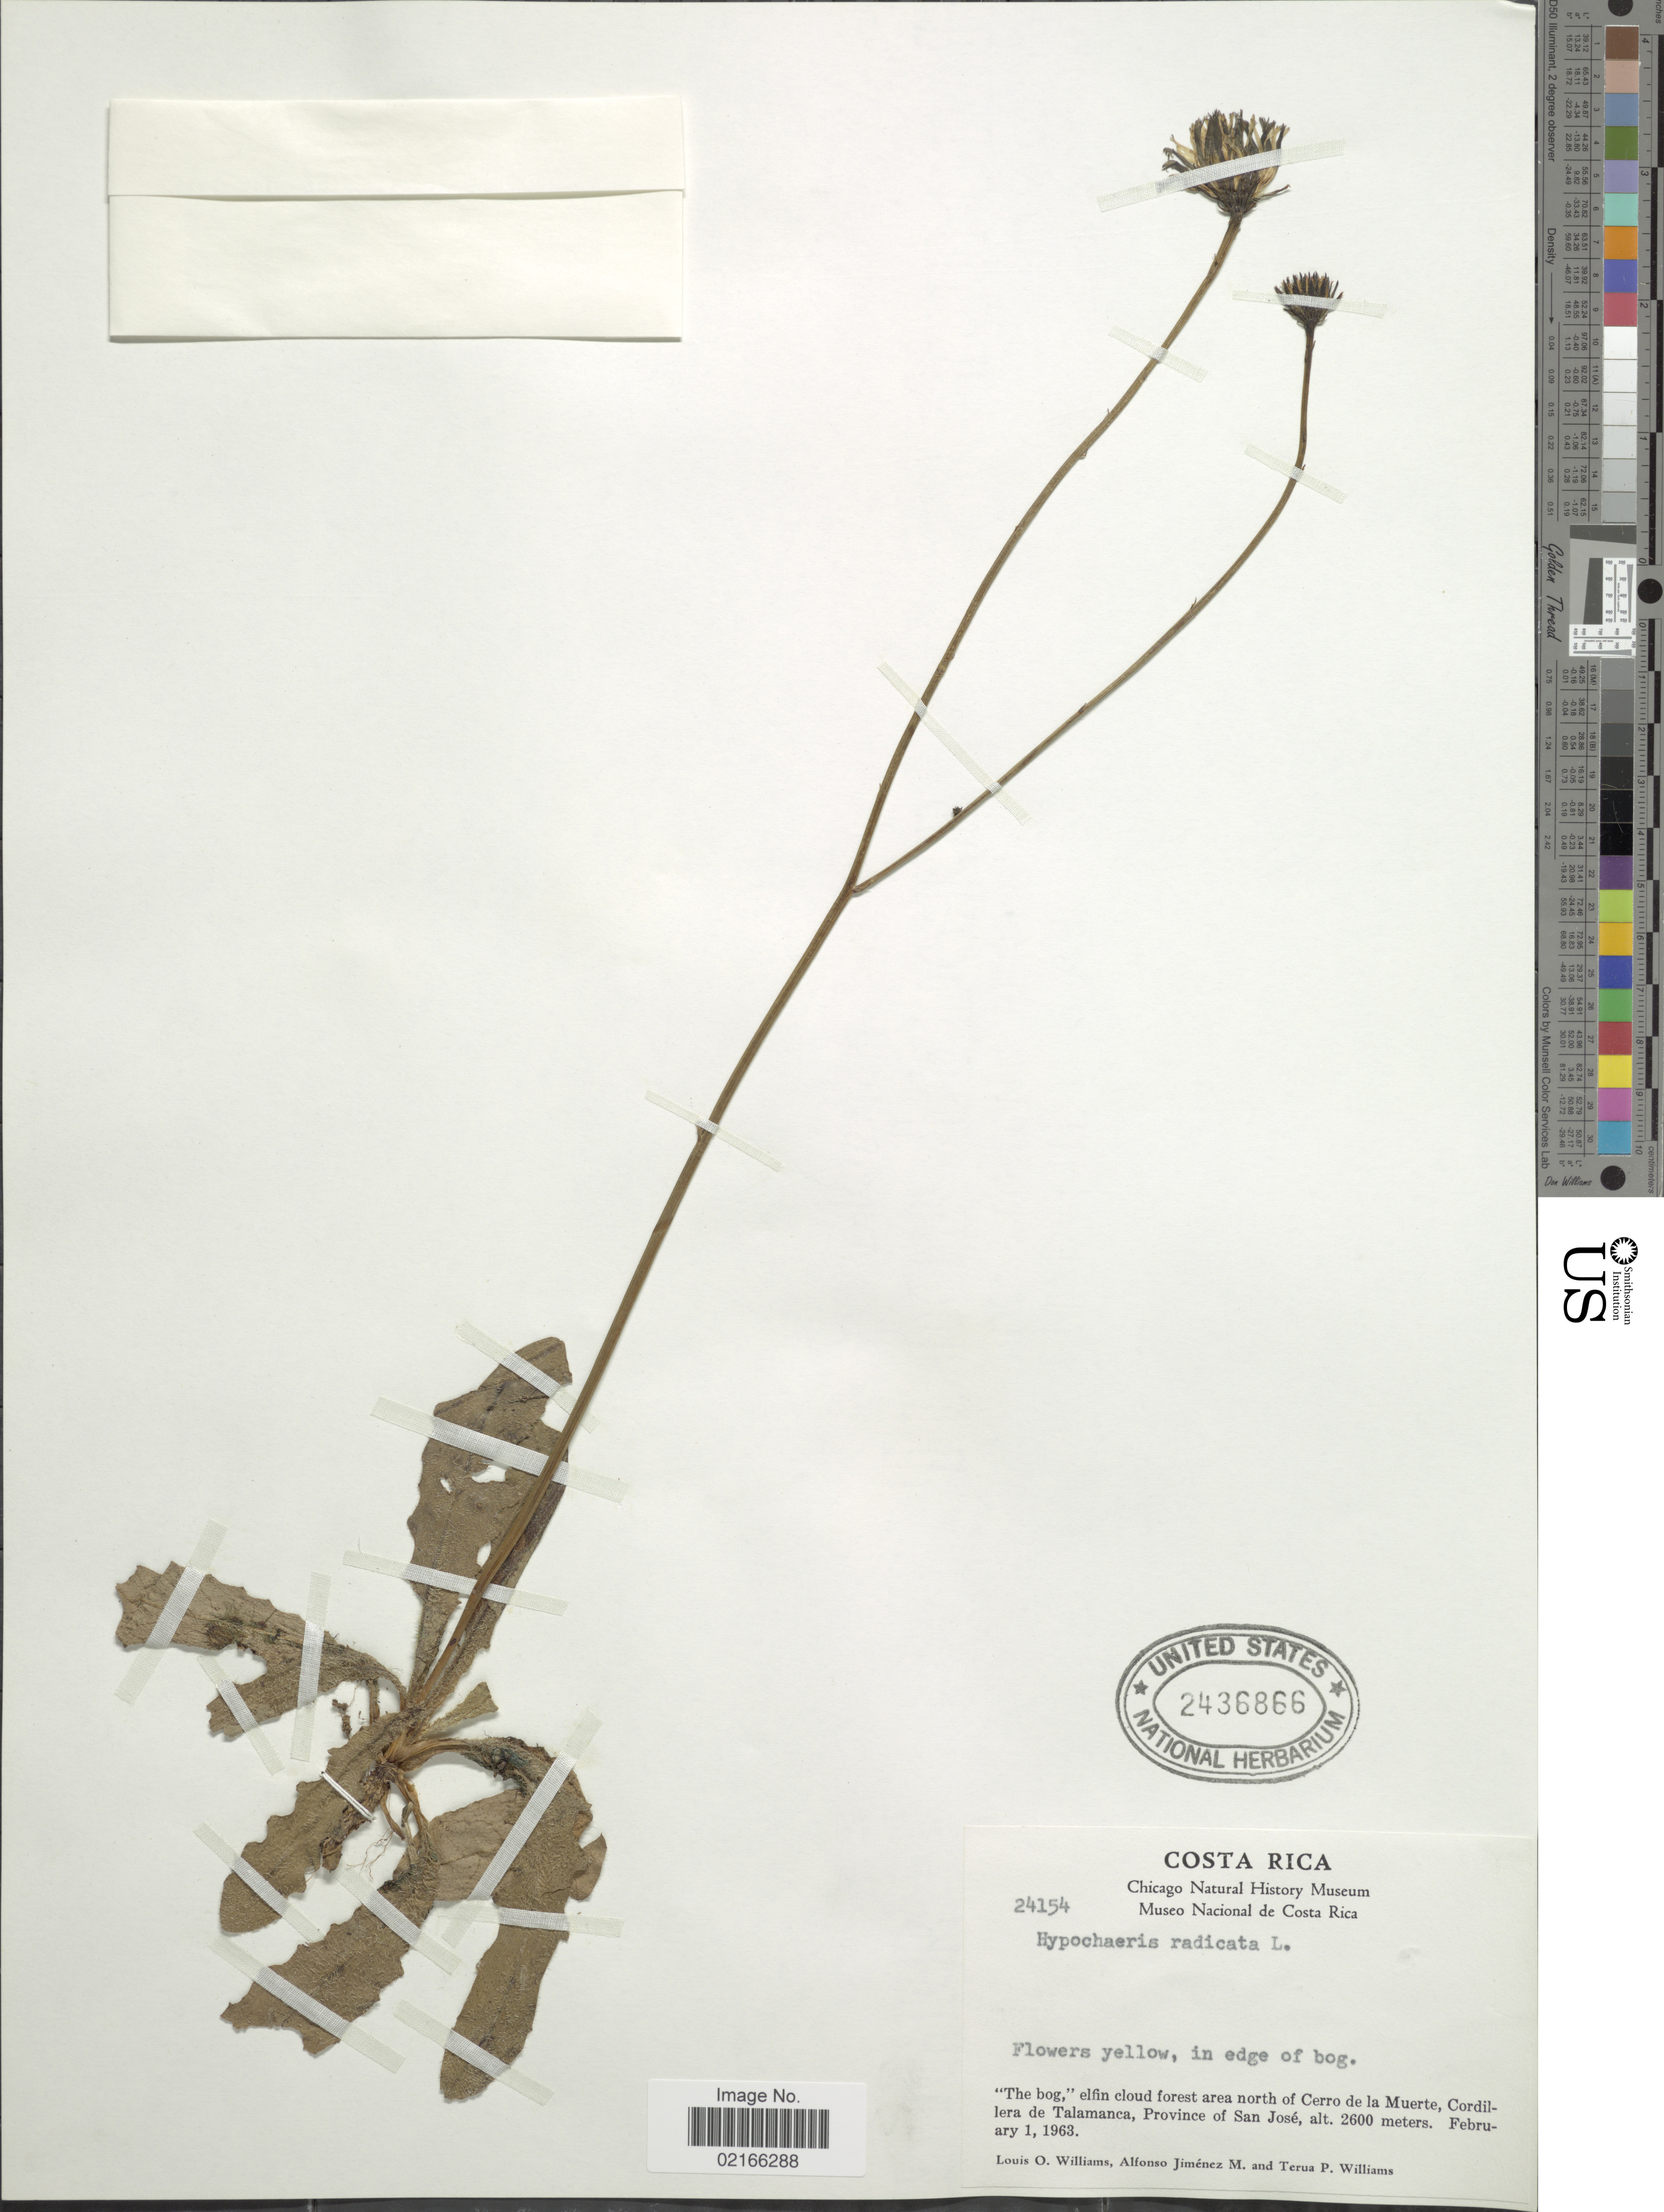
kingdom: Plantae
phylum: Tracheophyta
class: Magnoliopsida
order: Asterales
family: Asteraceae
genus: Hypochaeris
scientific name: Hypochaeris radicata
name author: L.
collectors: L. O. Williams, A. Jimenez M. & T. P. Williams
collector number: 24154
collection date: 1963-02-01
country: Costa Rica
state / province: San José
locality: The bog,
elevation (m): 2600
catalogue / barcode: US 2436866